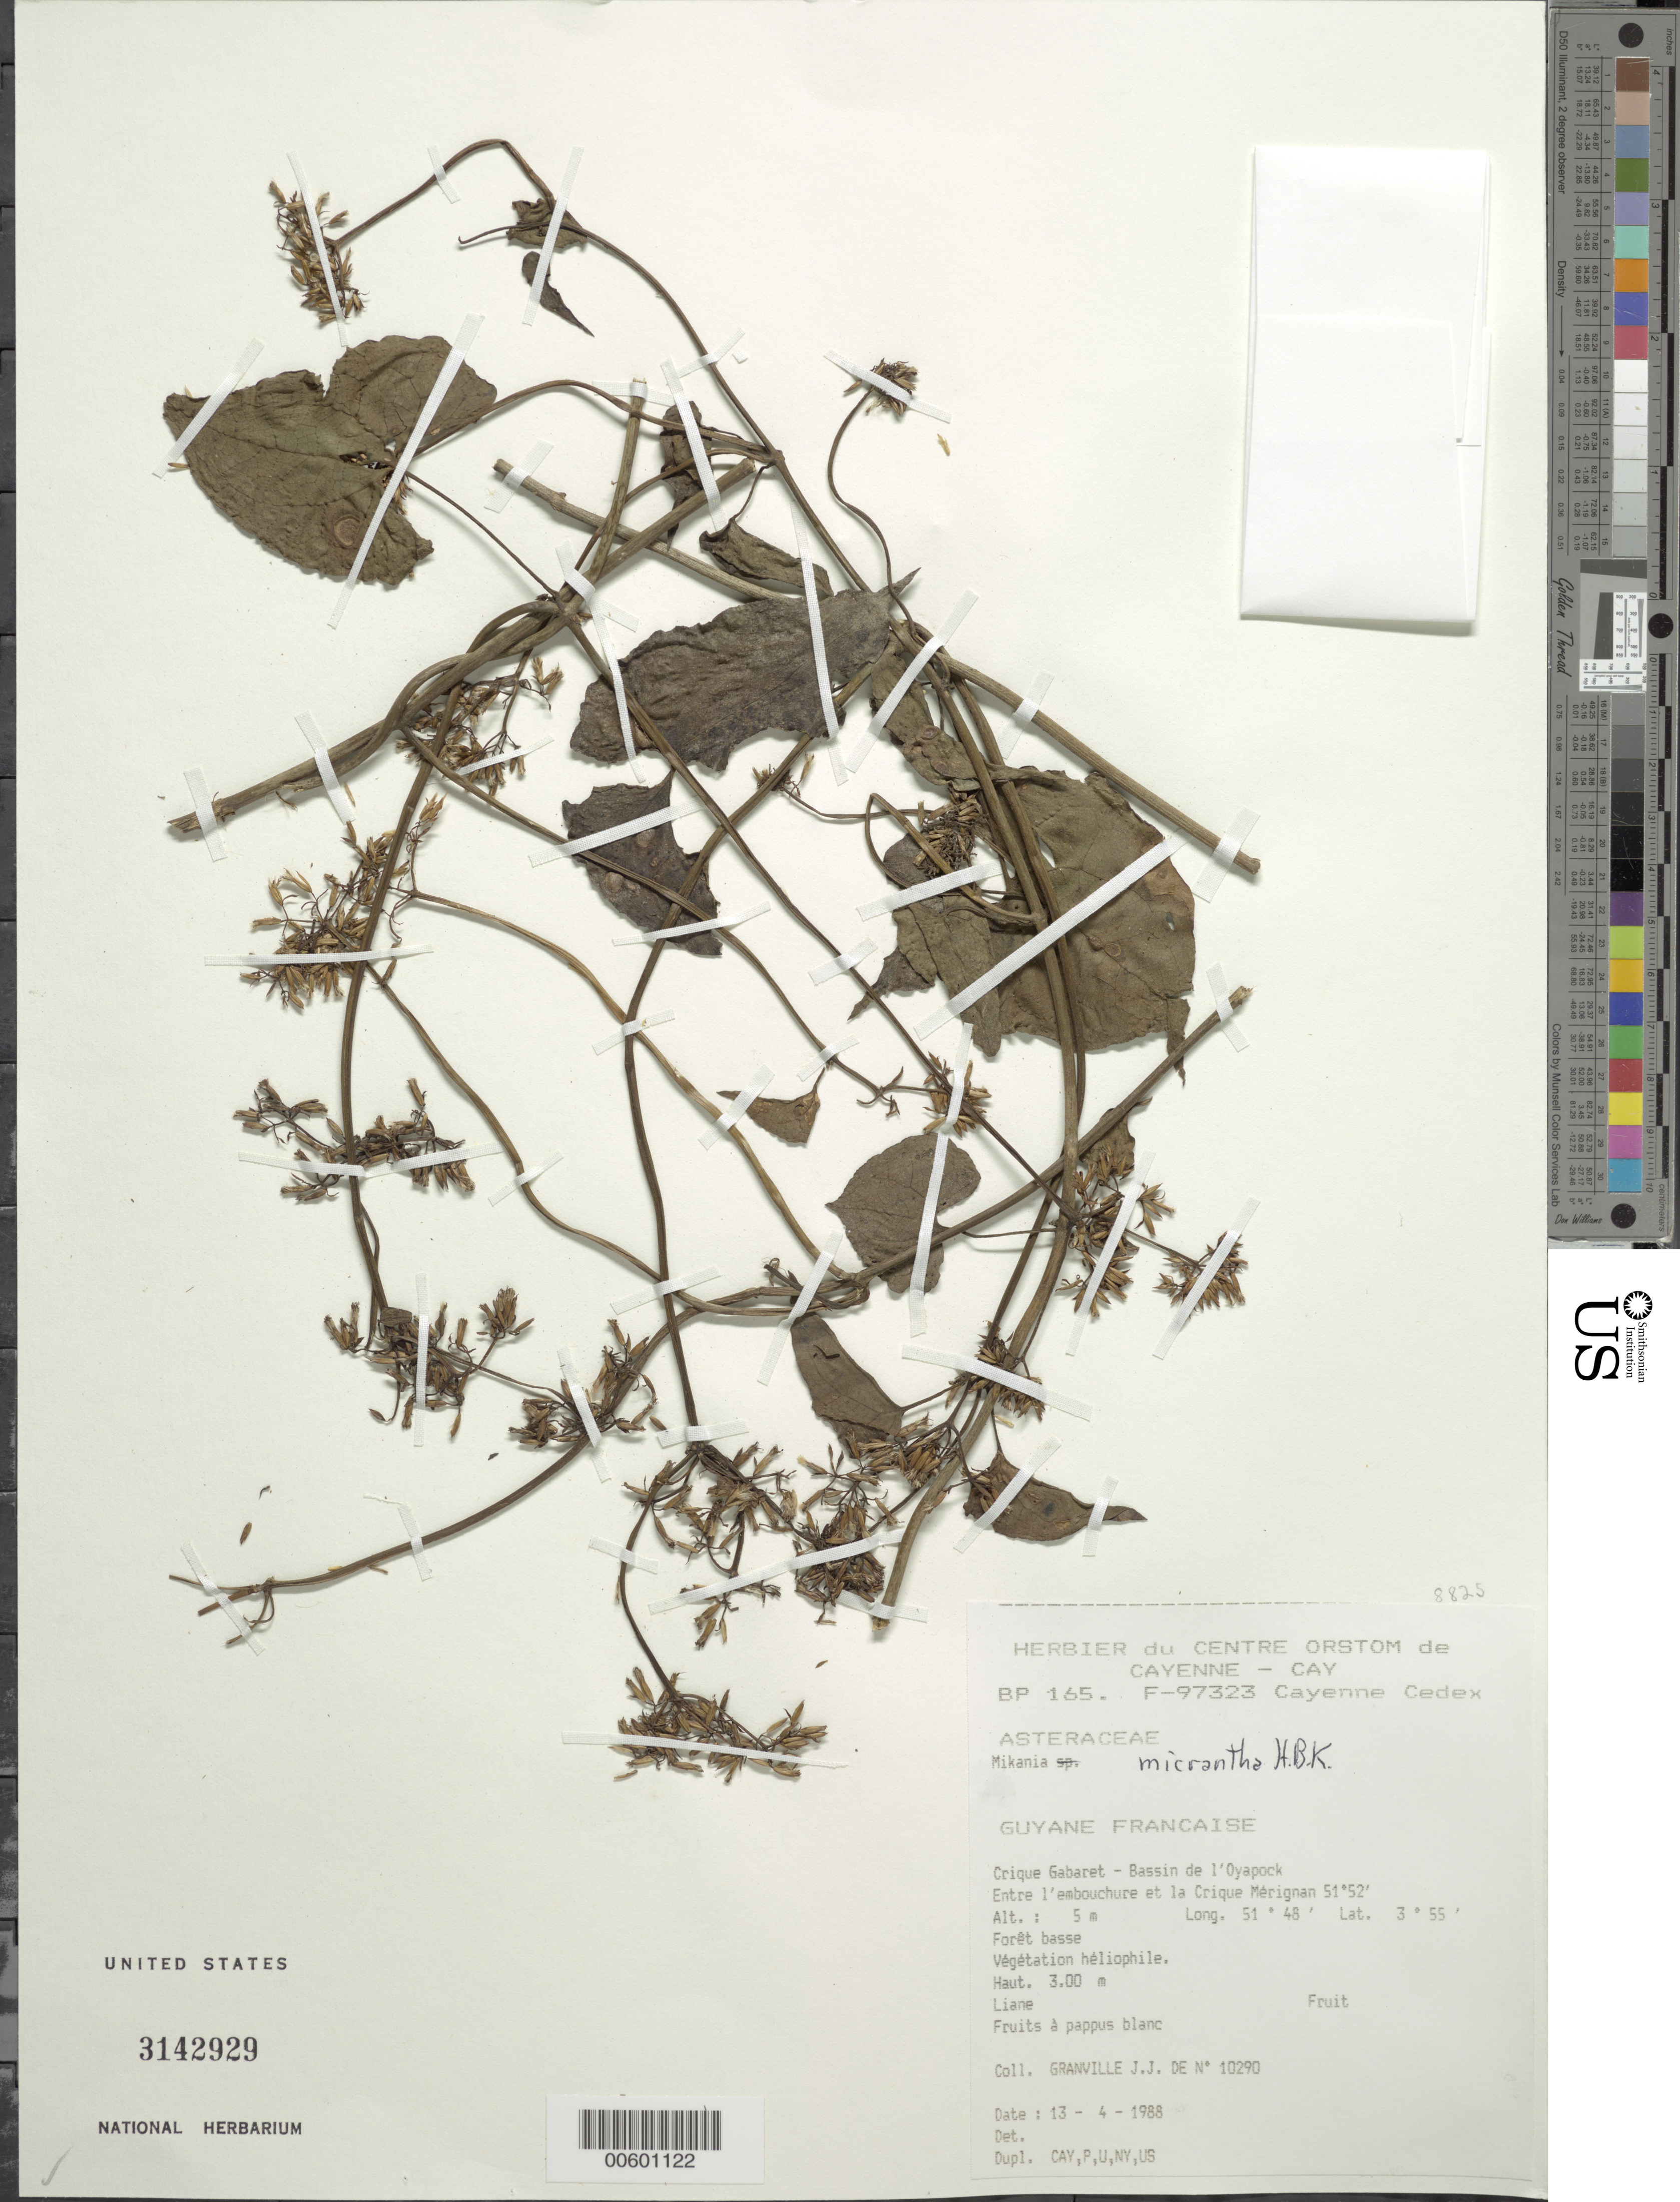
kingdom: Plantae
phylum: Tracheophyta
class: Magnoliopsida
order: Asterales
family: Asteraceae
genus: Mikania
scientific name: Mikania micrantha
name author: Kunth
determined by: Pruski, J. F.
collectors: J.-J. de Granville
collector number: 10290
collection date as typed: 13-Apr-88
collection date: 1988-04-13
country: French Guiana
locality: Crique Gabaret, Bassin de l'Oyapock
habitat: Foret basse, vegetation heliophile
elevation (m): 5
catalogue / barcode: US 3142929